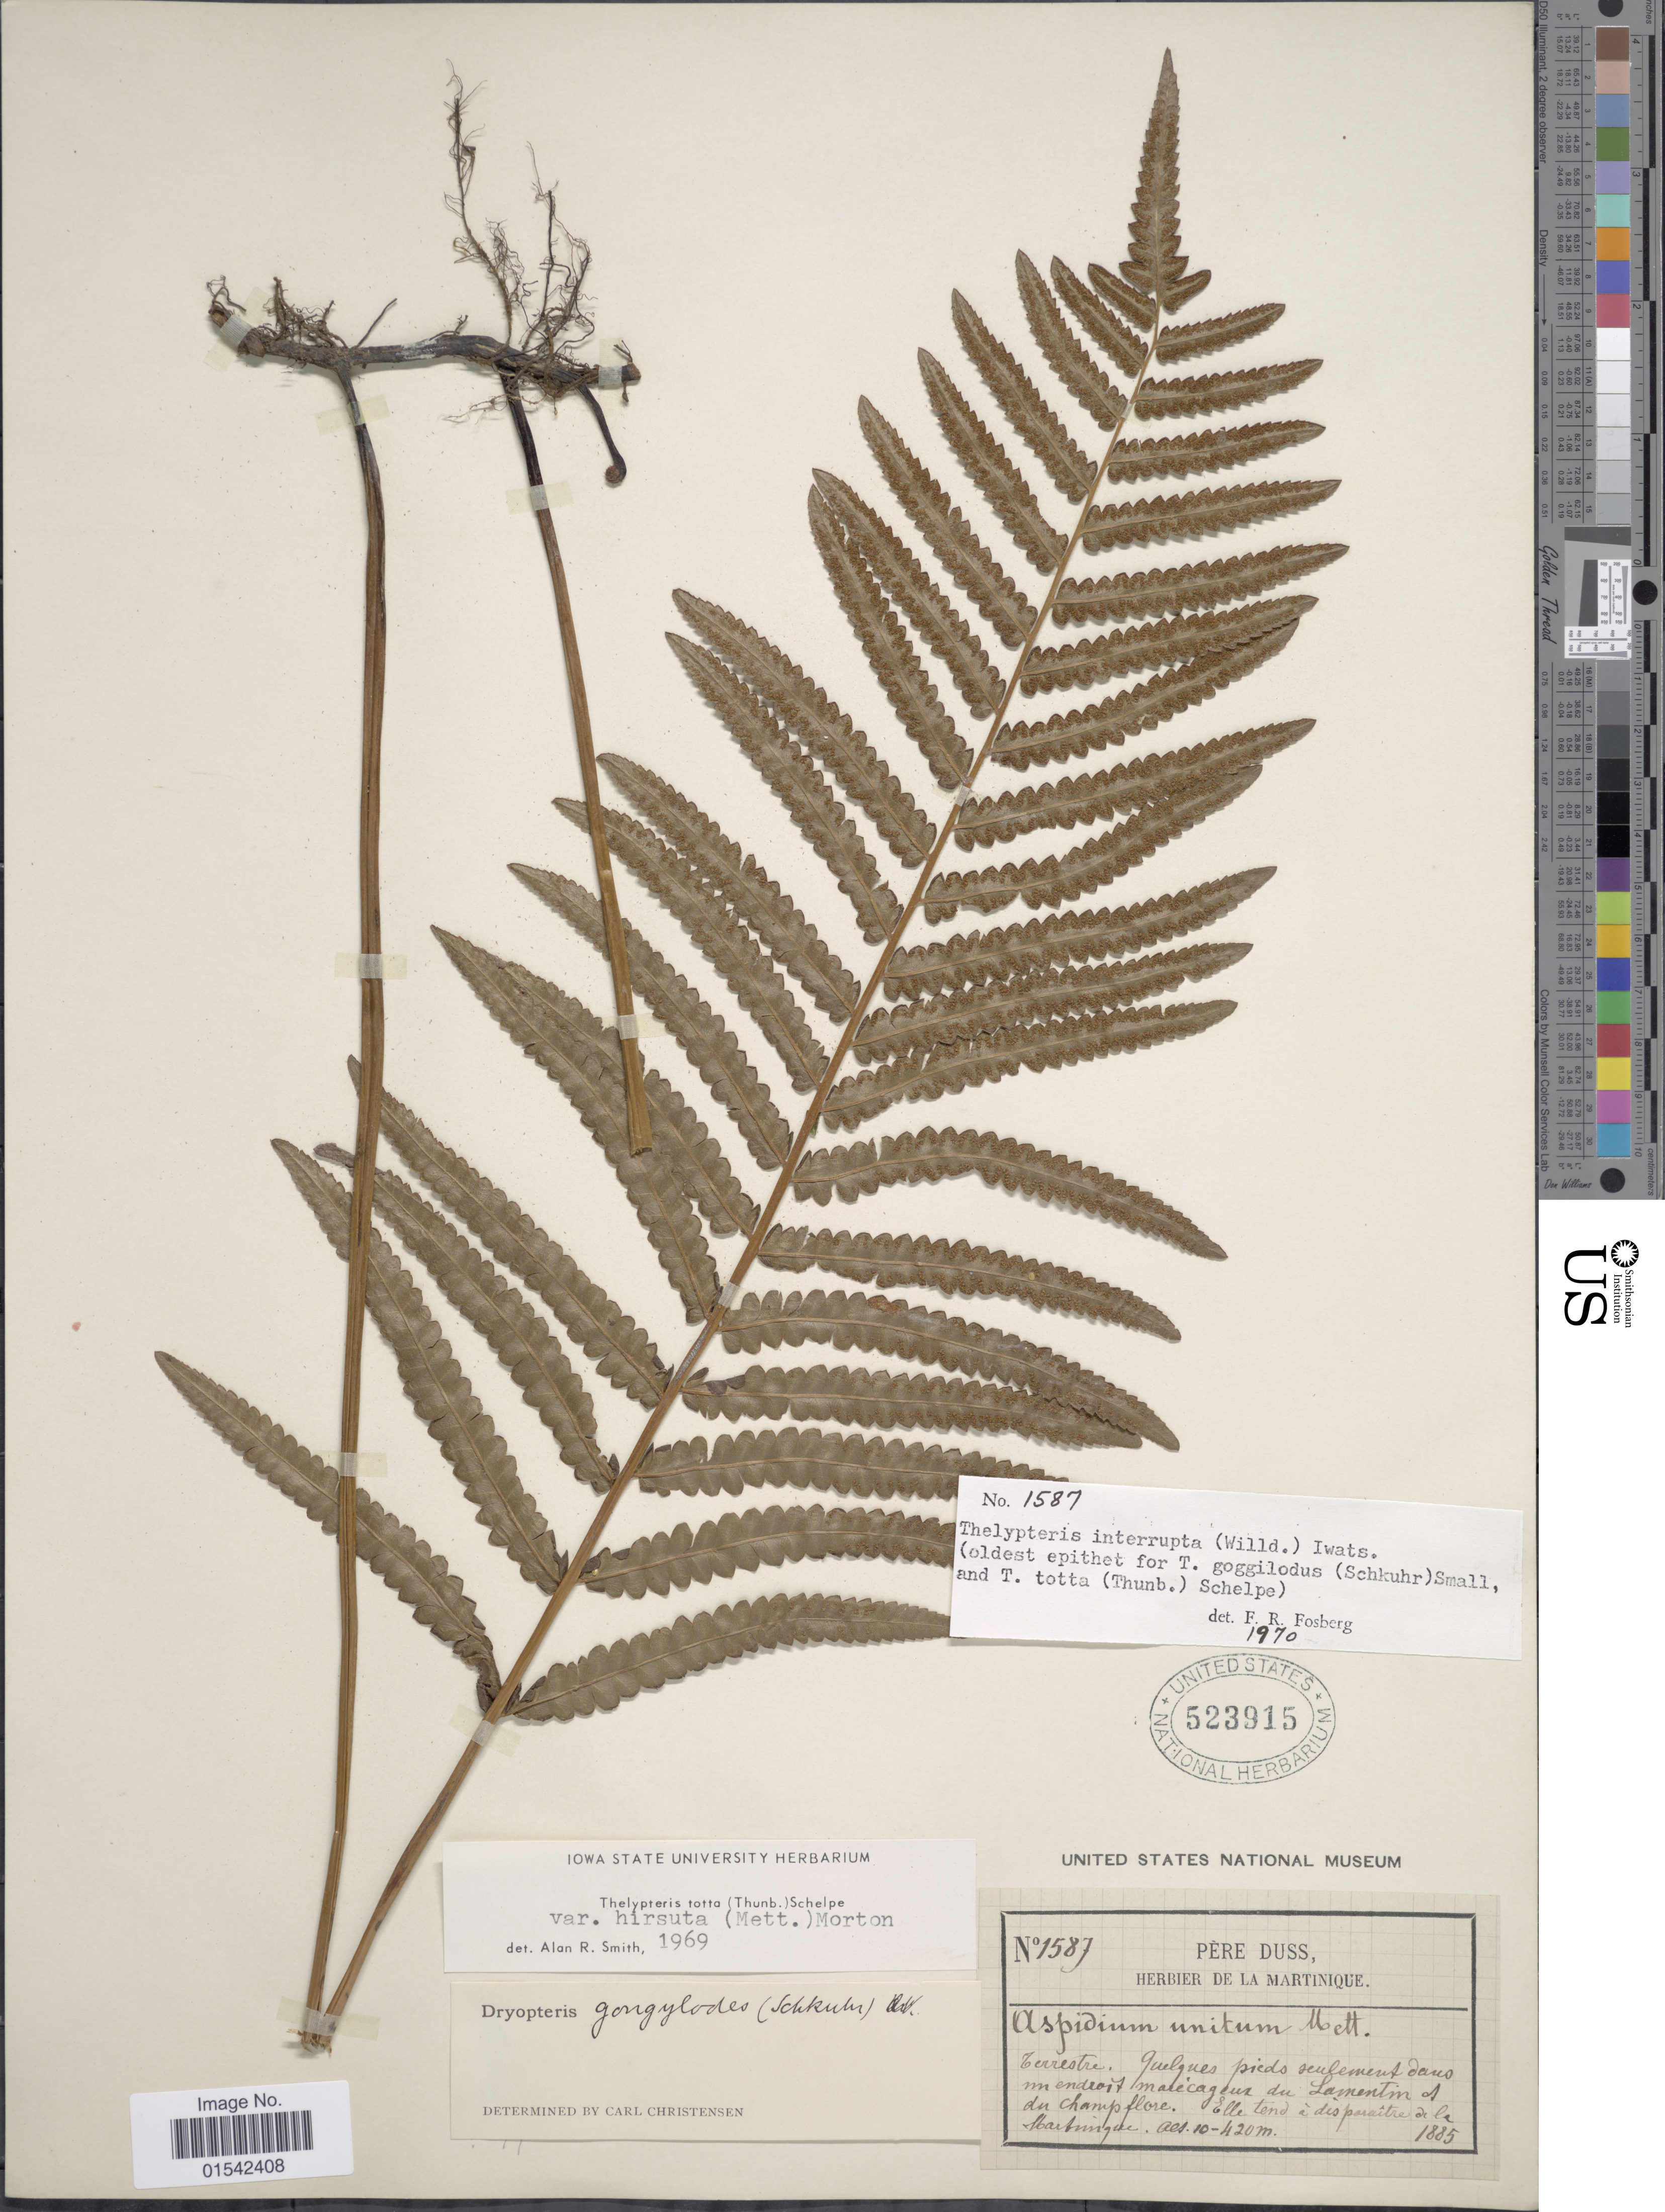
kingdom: Plantae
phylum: Tracheophyta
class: Polypodiopsida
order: Polypodiales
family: Thelypteridaceae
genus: Cyclosorus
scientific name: Cyclosorus interruptus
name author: (Willd.) H. Itô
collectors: Père Duss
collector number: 1587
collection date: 1885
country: Martinique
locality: Terrestre, Quelques pieds seulement dans mn endroit marecaguer du Lamentin el du Champflore, Elle tend a disparaitre de la Martinique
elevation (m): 10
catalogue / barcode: US 523915